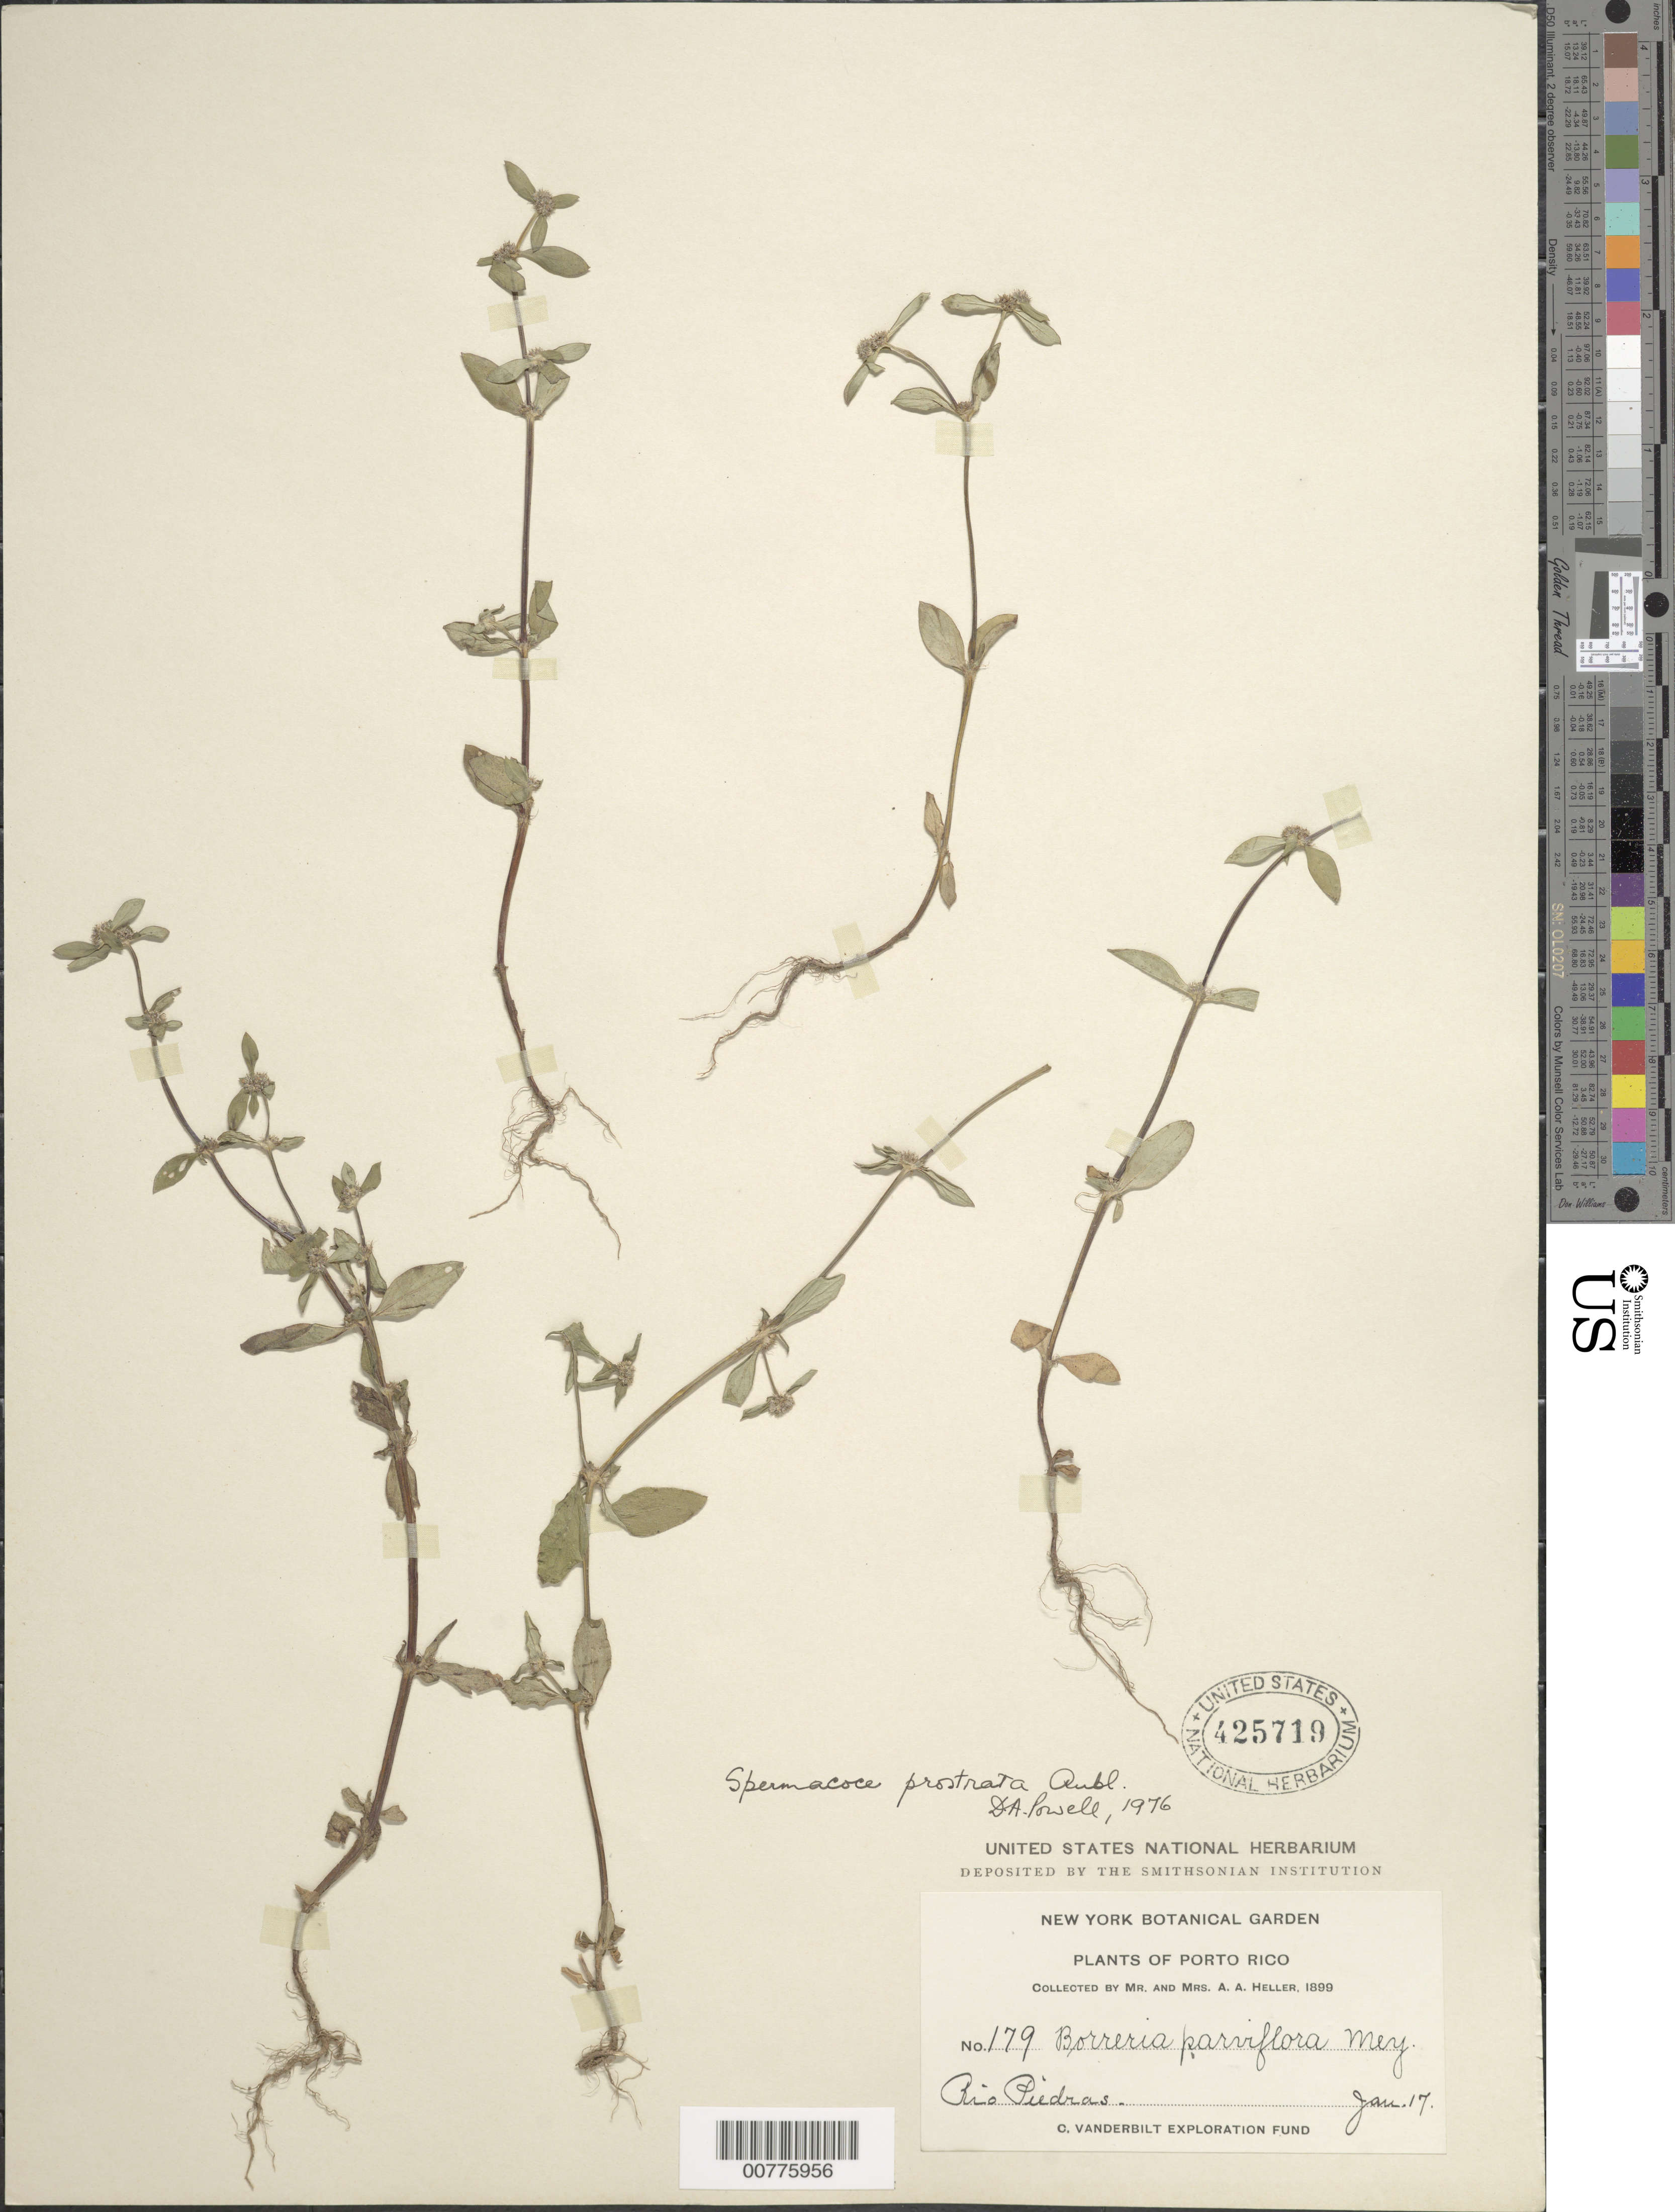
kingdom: Plantae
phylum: Tracheophyta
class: Magnoliopsida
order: Gentianales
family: Rubiaceae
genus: Spermacoce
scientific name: Spermacoce prostrata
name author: Aubl.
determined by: Powell, A.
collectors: A. A. Heller & E. G. Heller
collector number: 179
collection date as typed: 17 Jan 1899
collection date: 1899-01-17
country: Puerto Rico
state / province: San Juan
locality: Río Piedras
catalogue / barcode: US 425719